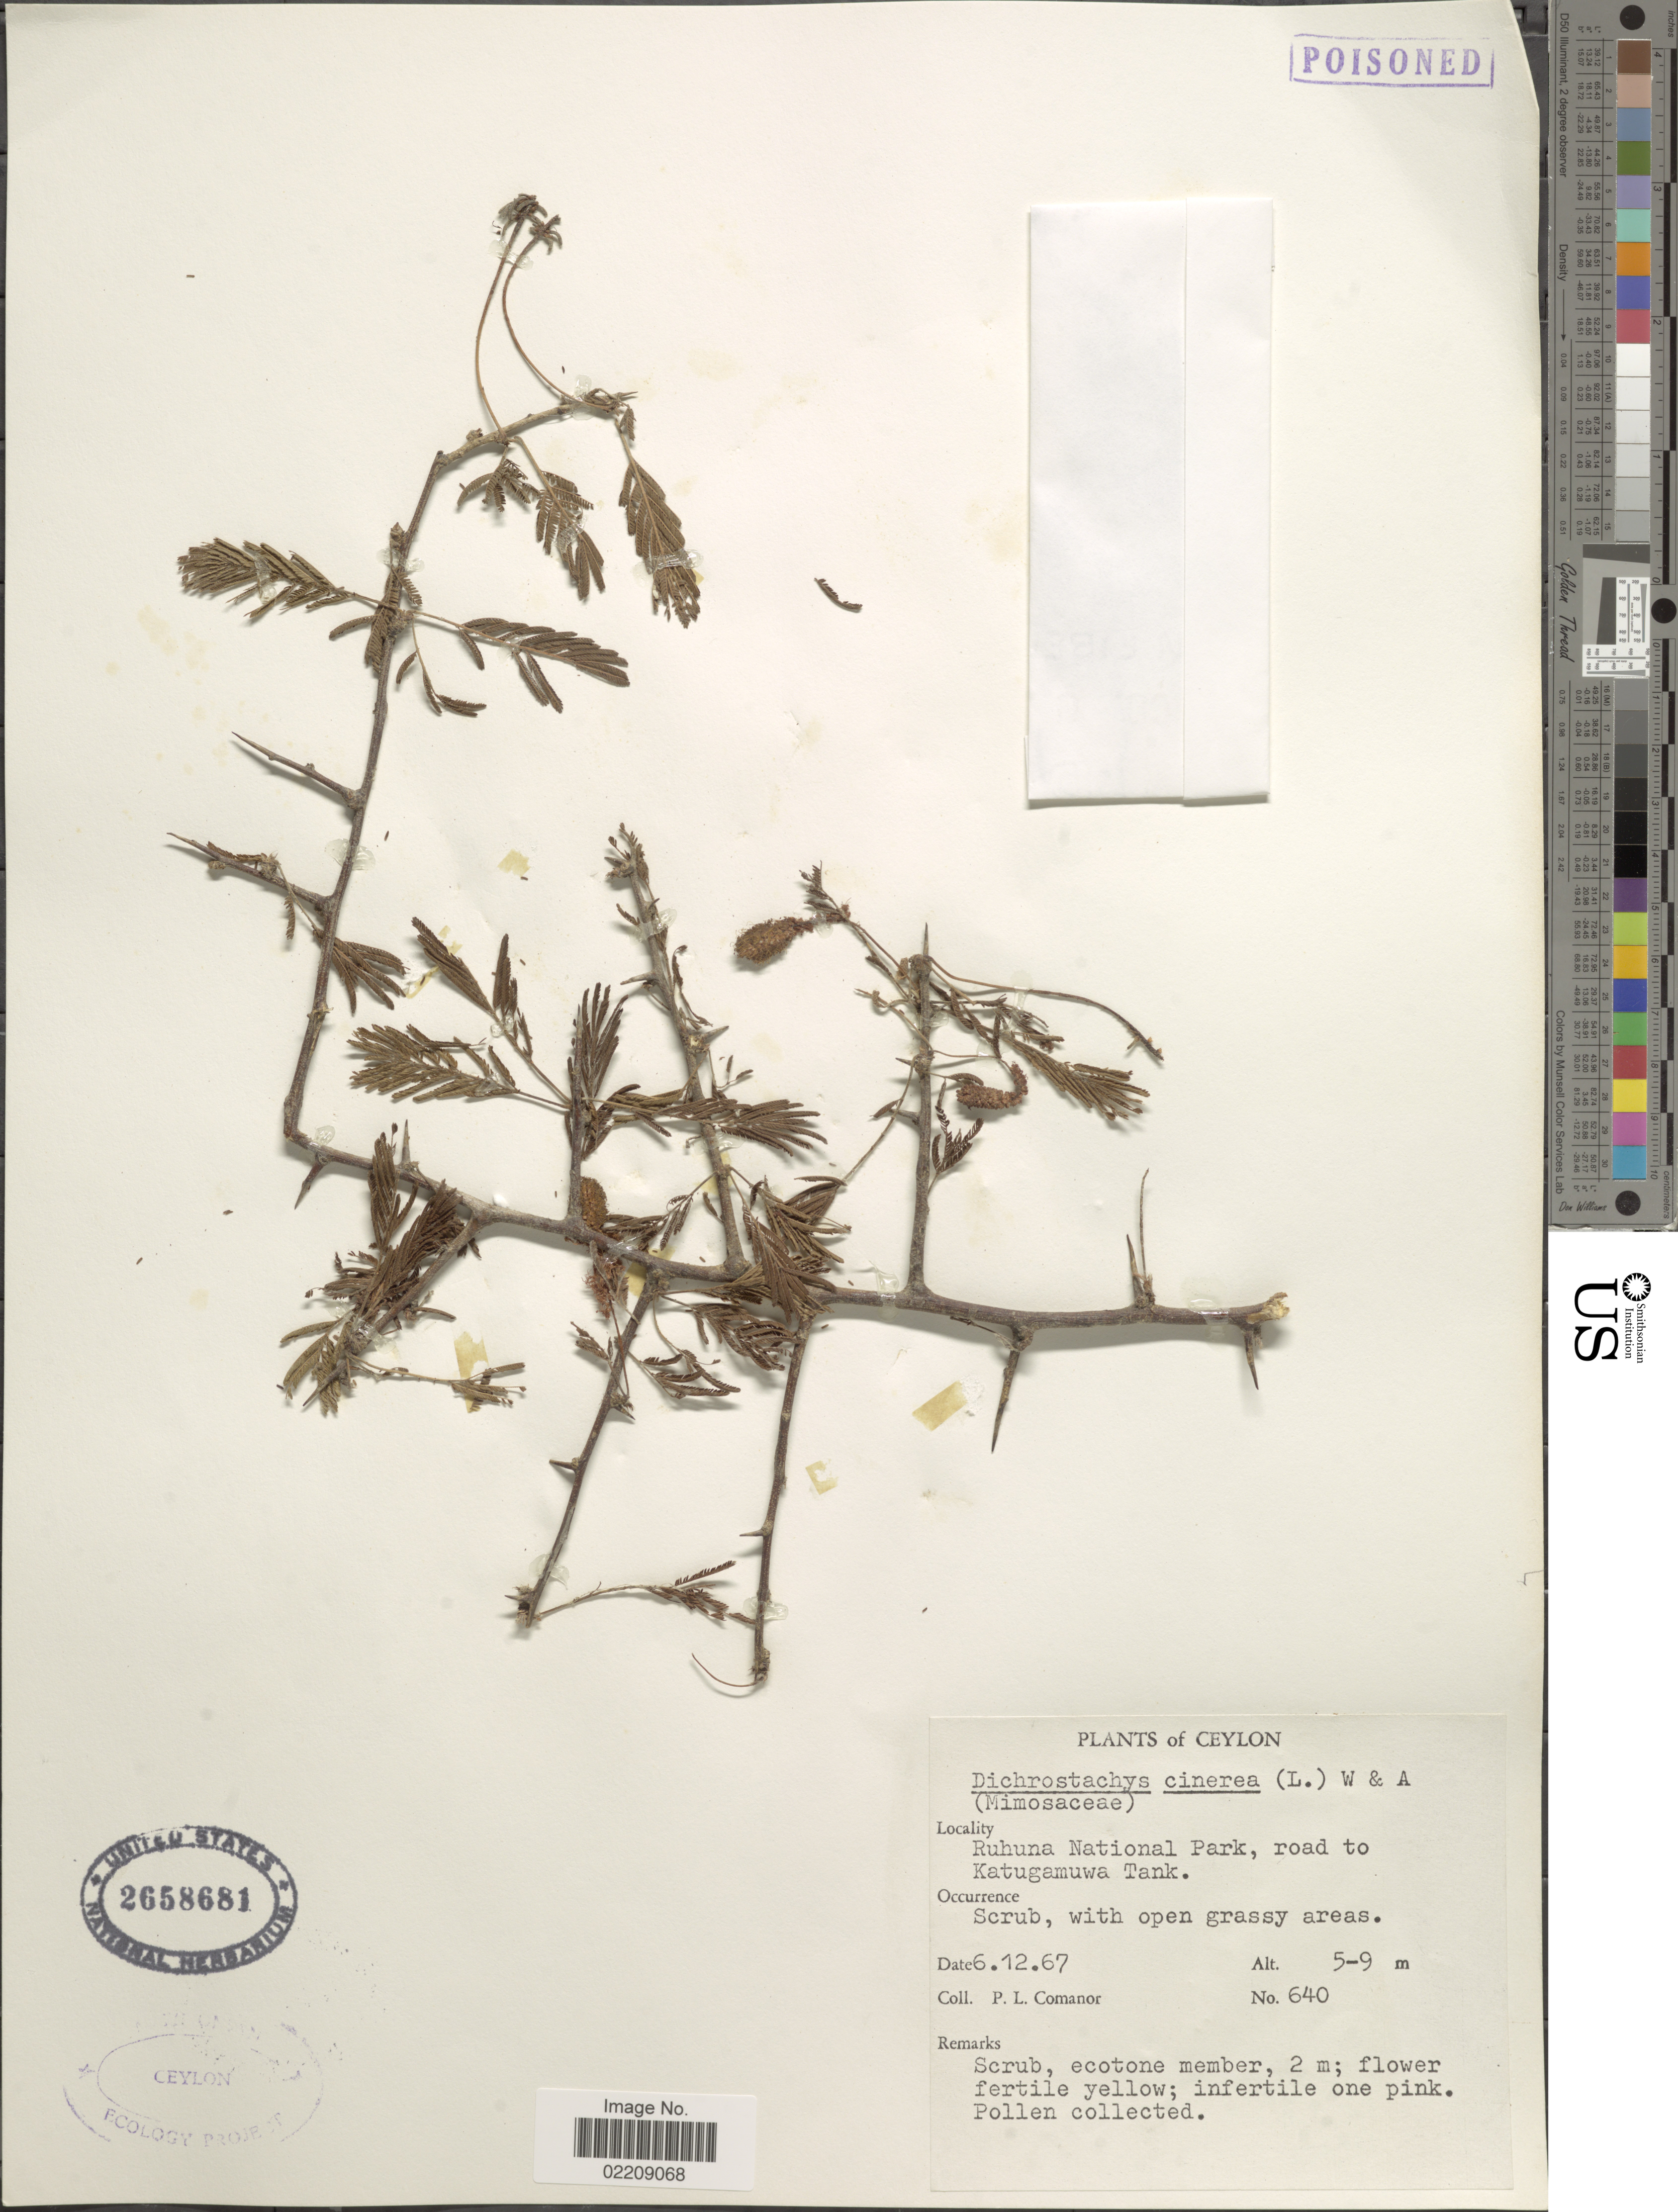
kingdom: Plantae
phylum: Tracheophyta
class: Magnoliopsida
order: Fabales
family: Fabaceae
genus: Dichrostachys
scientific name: Dichrostachys cinerea R. Vig., nom. illeg.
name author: R. Vig.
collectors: P. Comanor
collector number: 640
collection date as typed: Transcribed d/m/y: 6/12/67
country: Sri Lanka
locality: Ceylon, Ruhuna National Park, road to Katugamuwa Tank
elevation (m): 5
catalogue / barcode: US 2658681